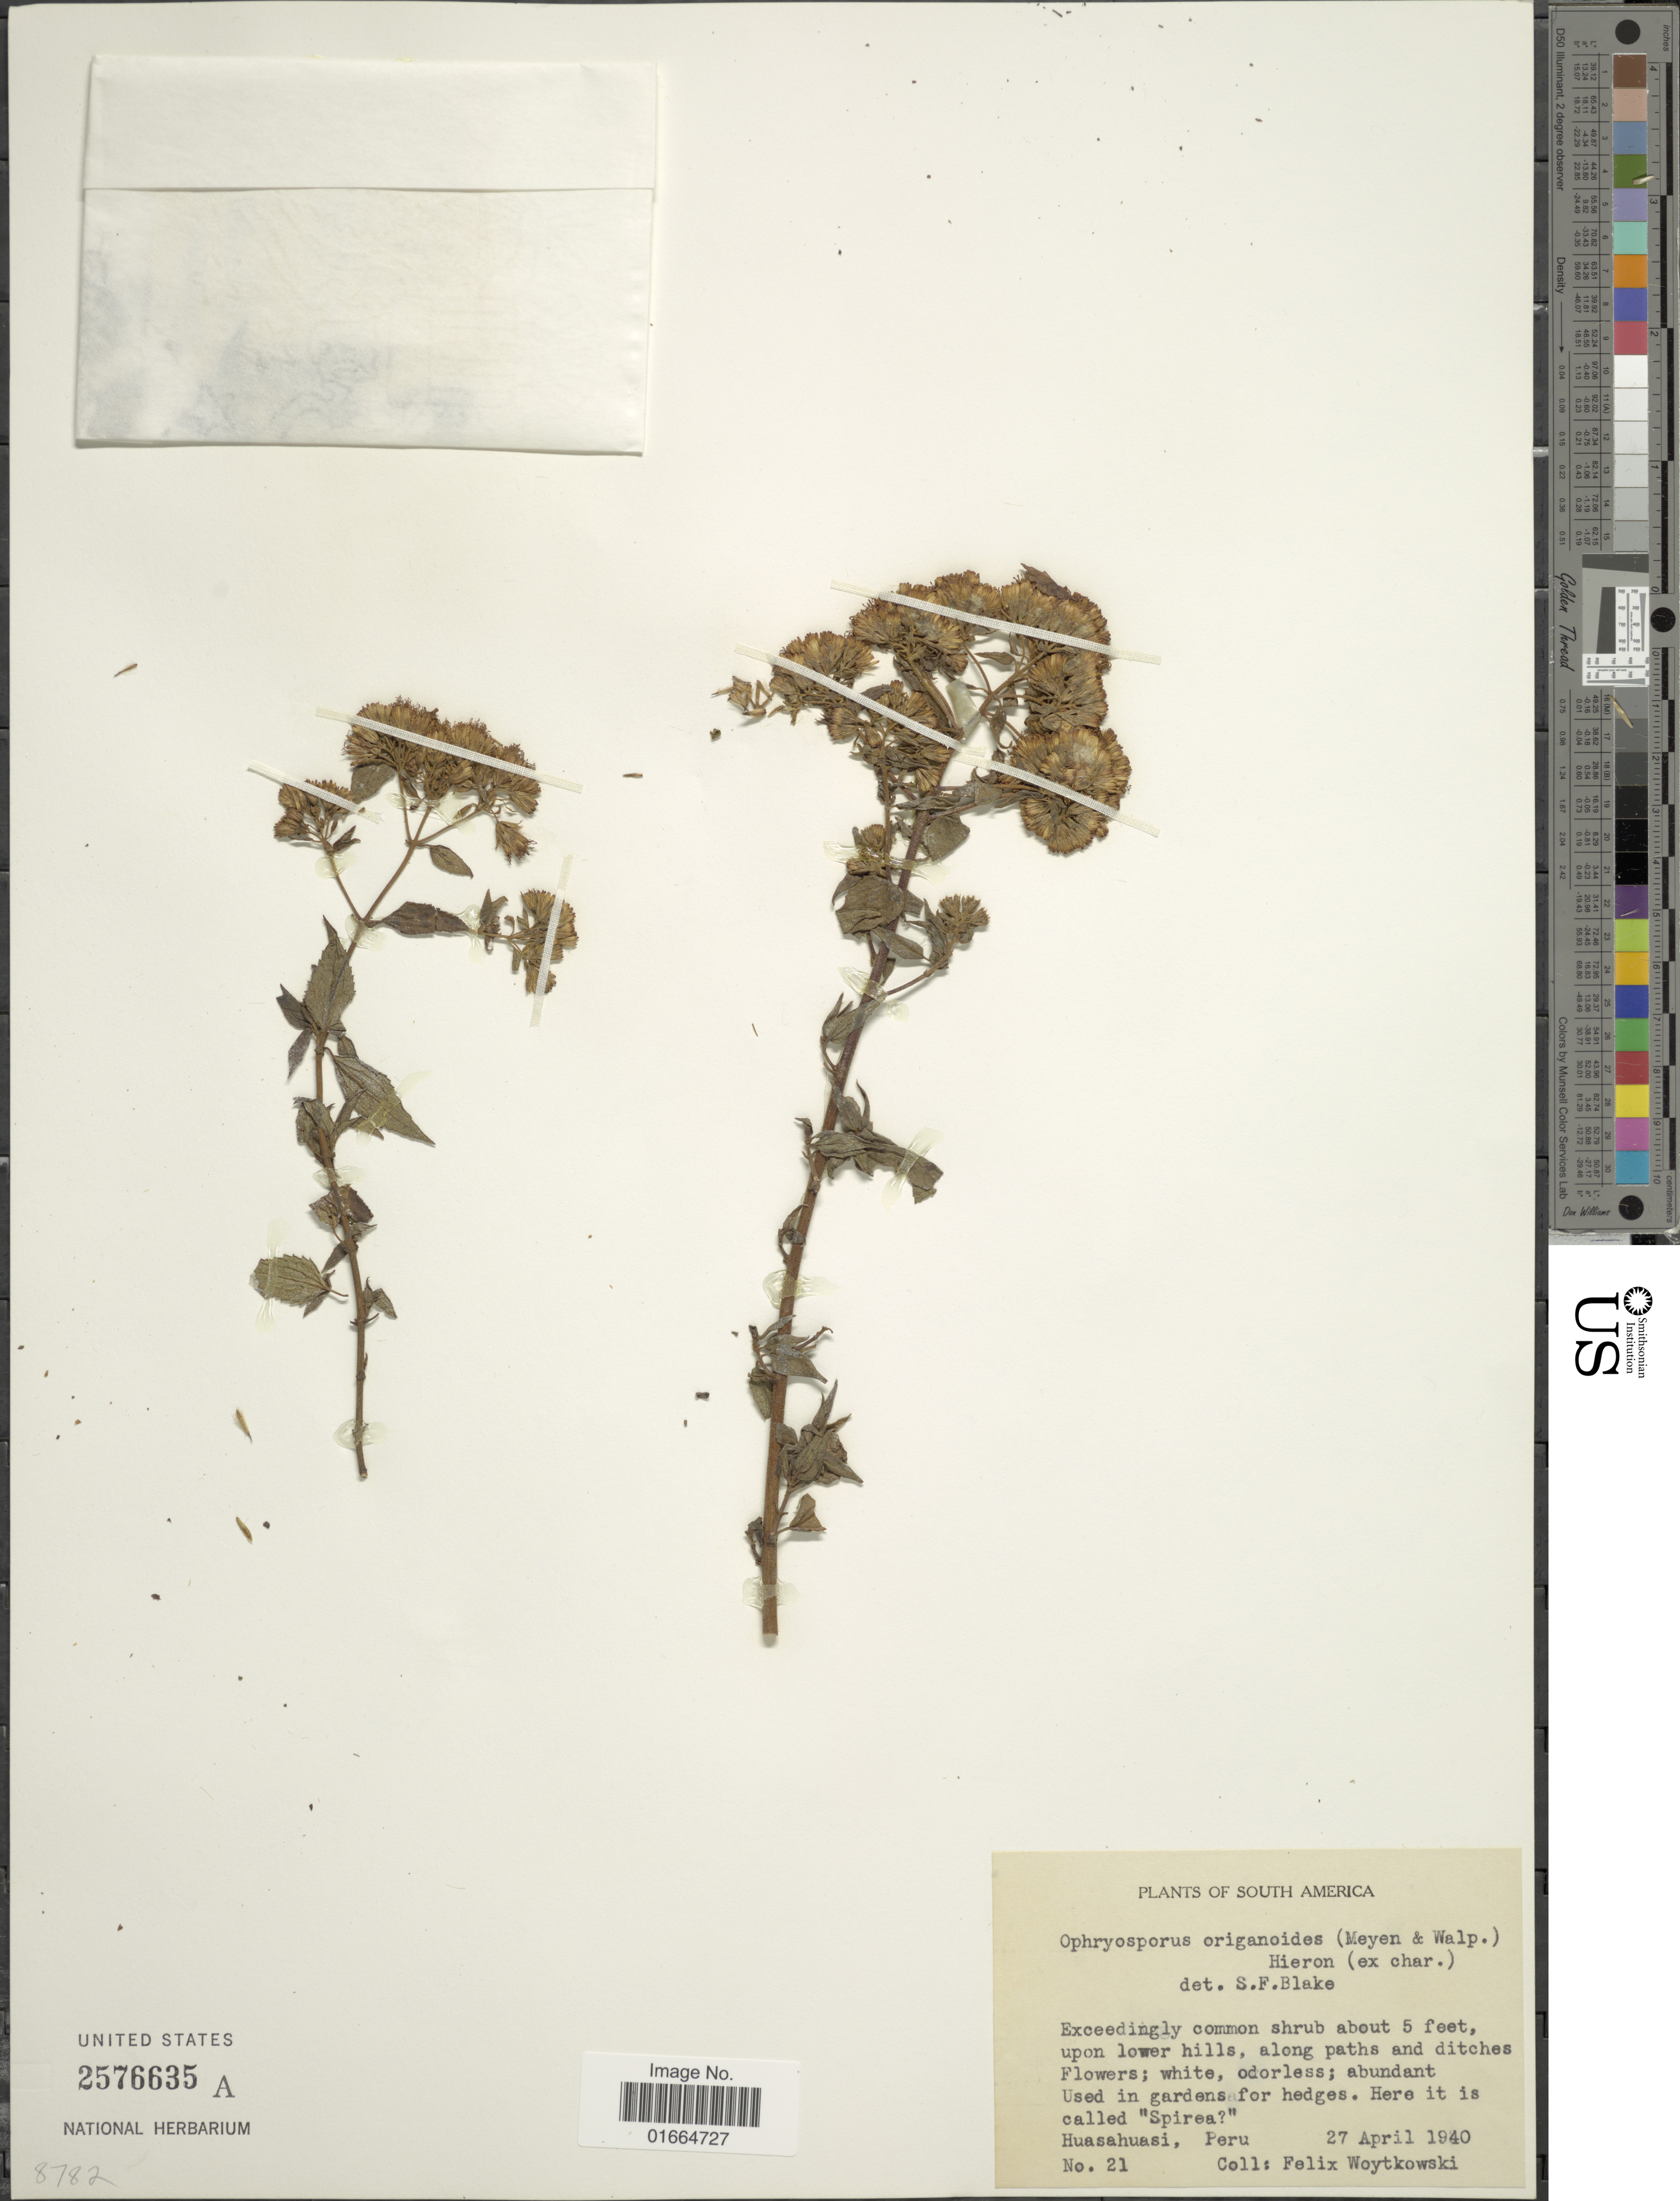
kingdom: Plantae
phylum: Tracheophyta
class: Magnoliopsida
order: Asterales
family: Asteraceae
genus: Ophryosporus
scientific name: Ophryosporus heptanthus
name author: (Sch. Bip. ex Wedd.) R.M. King & H. Rob.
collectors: F. Woytkowski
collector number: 21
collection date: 1940-04-27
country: Peru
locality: Huasahuasi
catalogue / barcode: US 2576635A